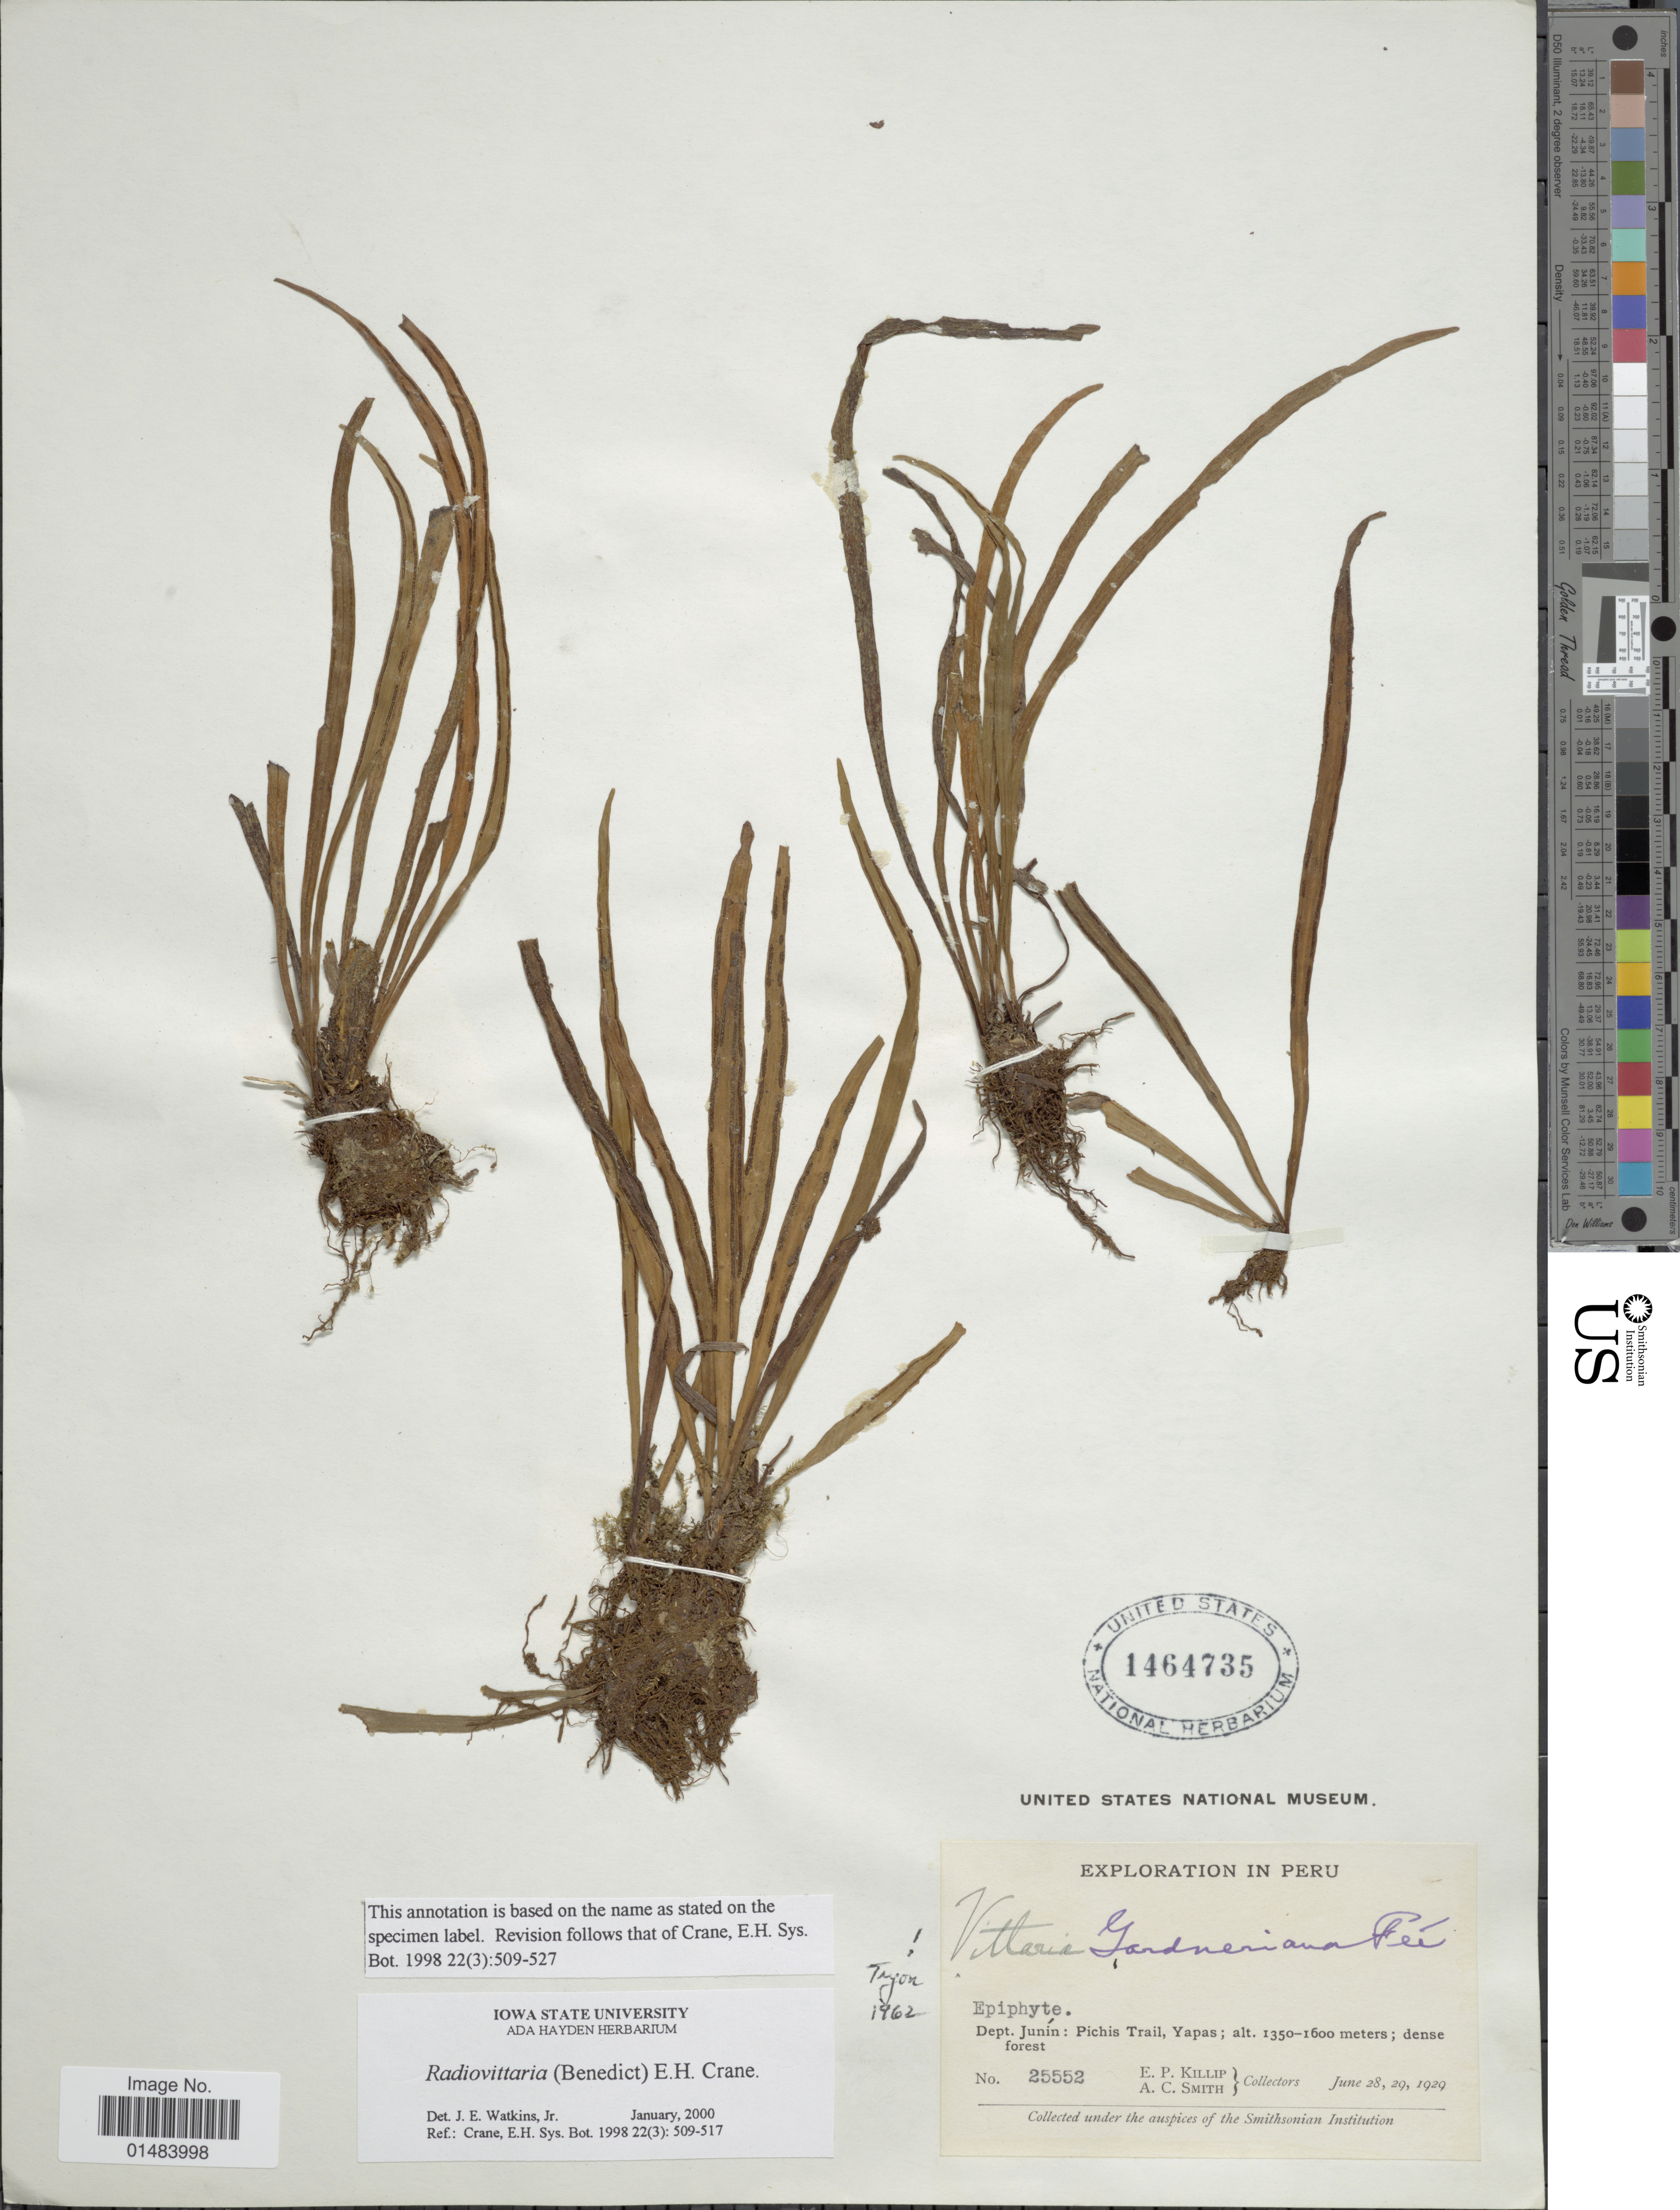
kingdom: Plantae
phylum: Tracheophyta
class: Polypodiopsida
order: Polypodiales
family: Pteridaceae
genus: Vittaria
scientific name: Vittaria gardneriana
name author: Fée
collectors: E. P. Killip & A. C. Smith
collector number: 25552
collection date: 1929-06-28/1929-06-29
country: Peru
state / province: Junín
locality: Peru, dept. Junin: Pichis Trail, Yapas.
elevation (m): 1350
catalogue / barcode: US 1464735